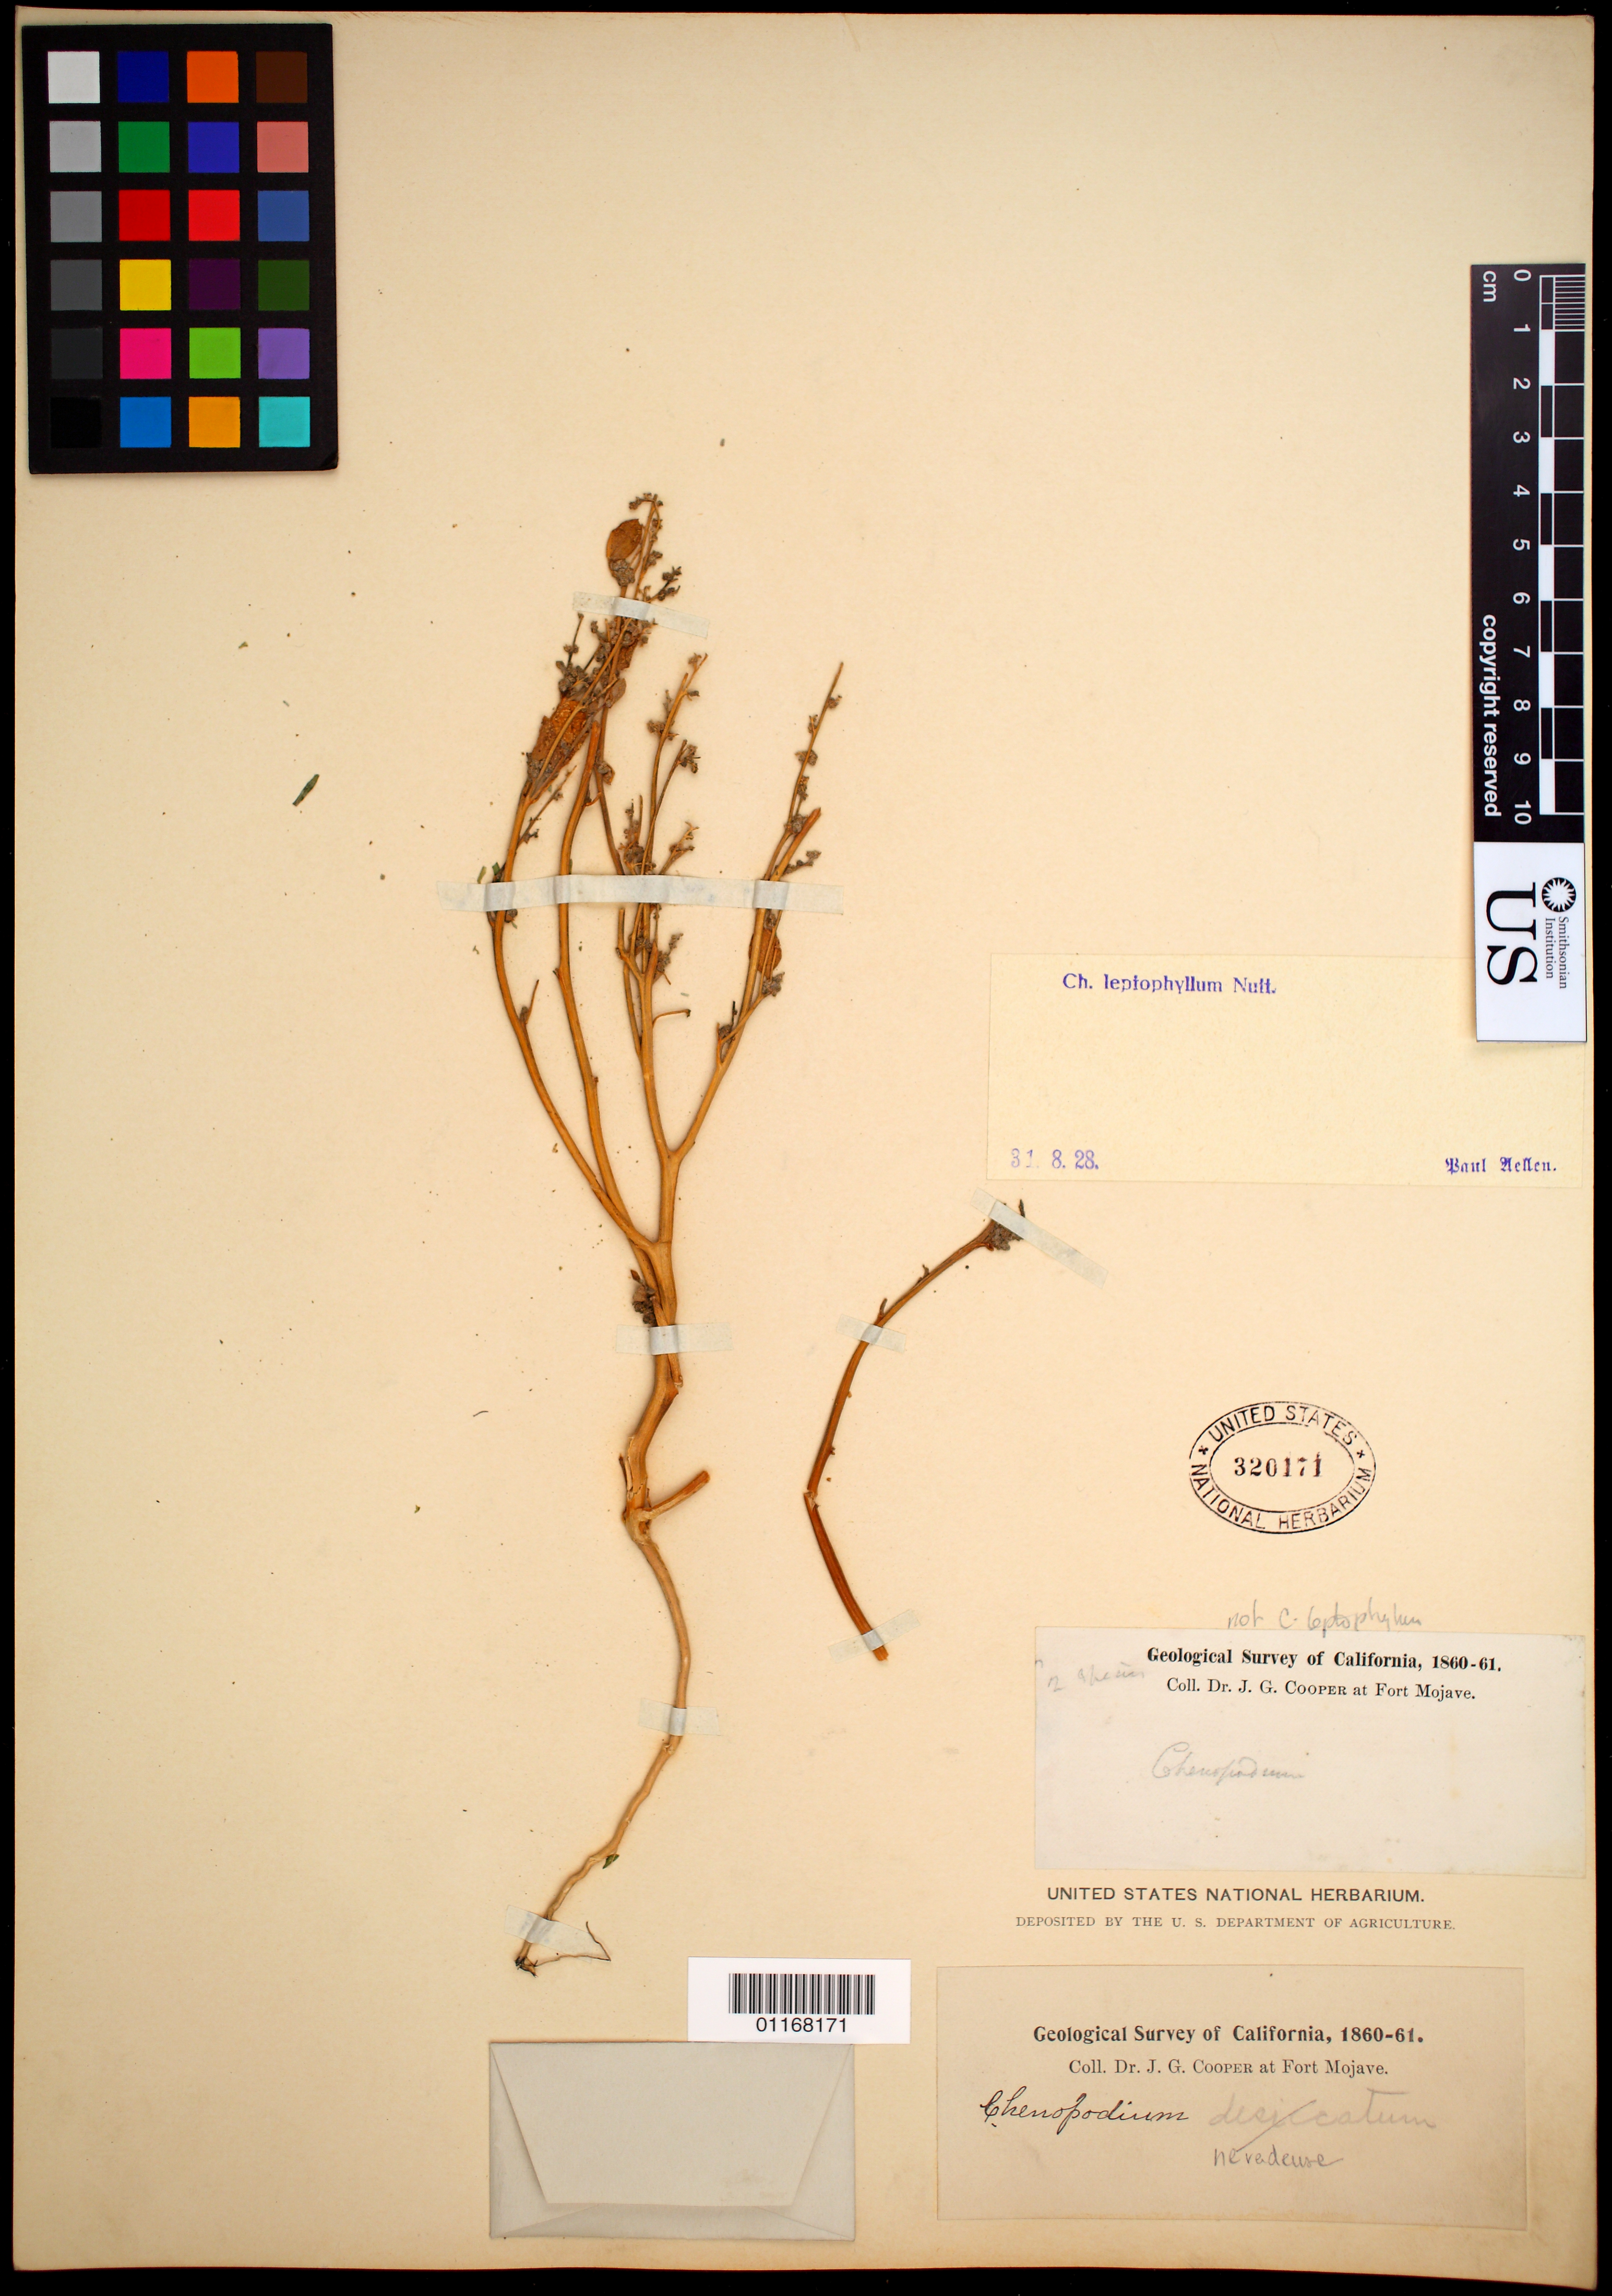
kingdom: Plantae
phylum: Tracheophyta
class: Magnoliopsida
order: Caryophyllales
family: Amaranthaceae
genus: Chenopodium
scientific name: Chenopodium leptophyllum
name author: (Moq.) Nutt. ex S. Watson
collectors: J. G. Cooper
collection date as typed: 1860 to -- --- 1861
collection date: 1860/1861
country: United States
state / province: California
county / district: San Bernardino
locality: at Fort Mojave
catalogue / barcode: US 320171